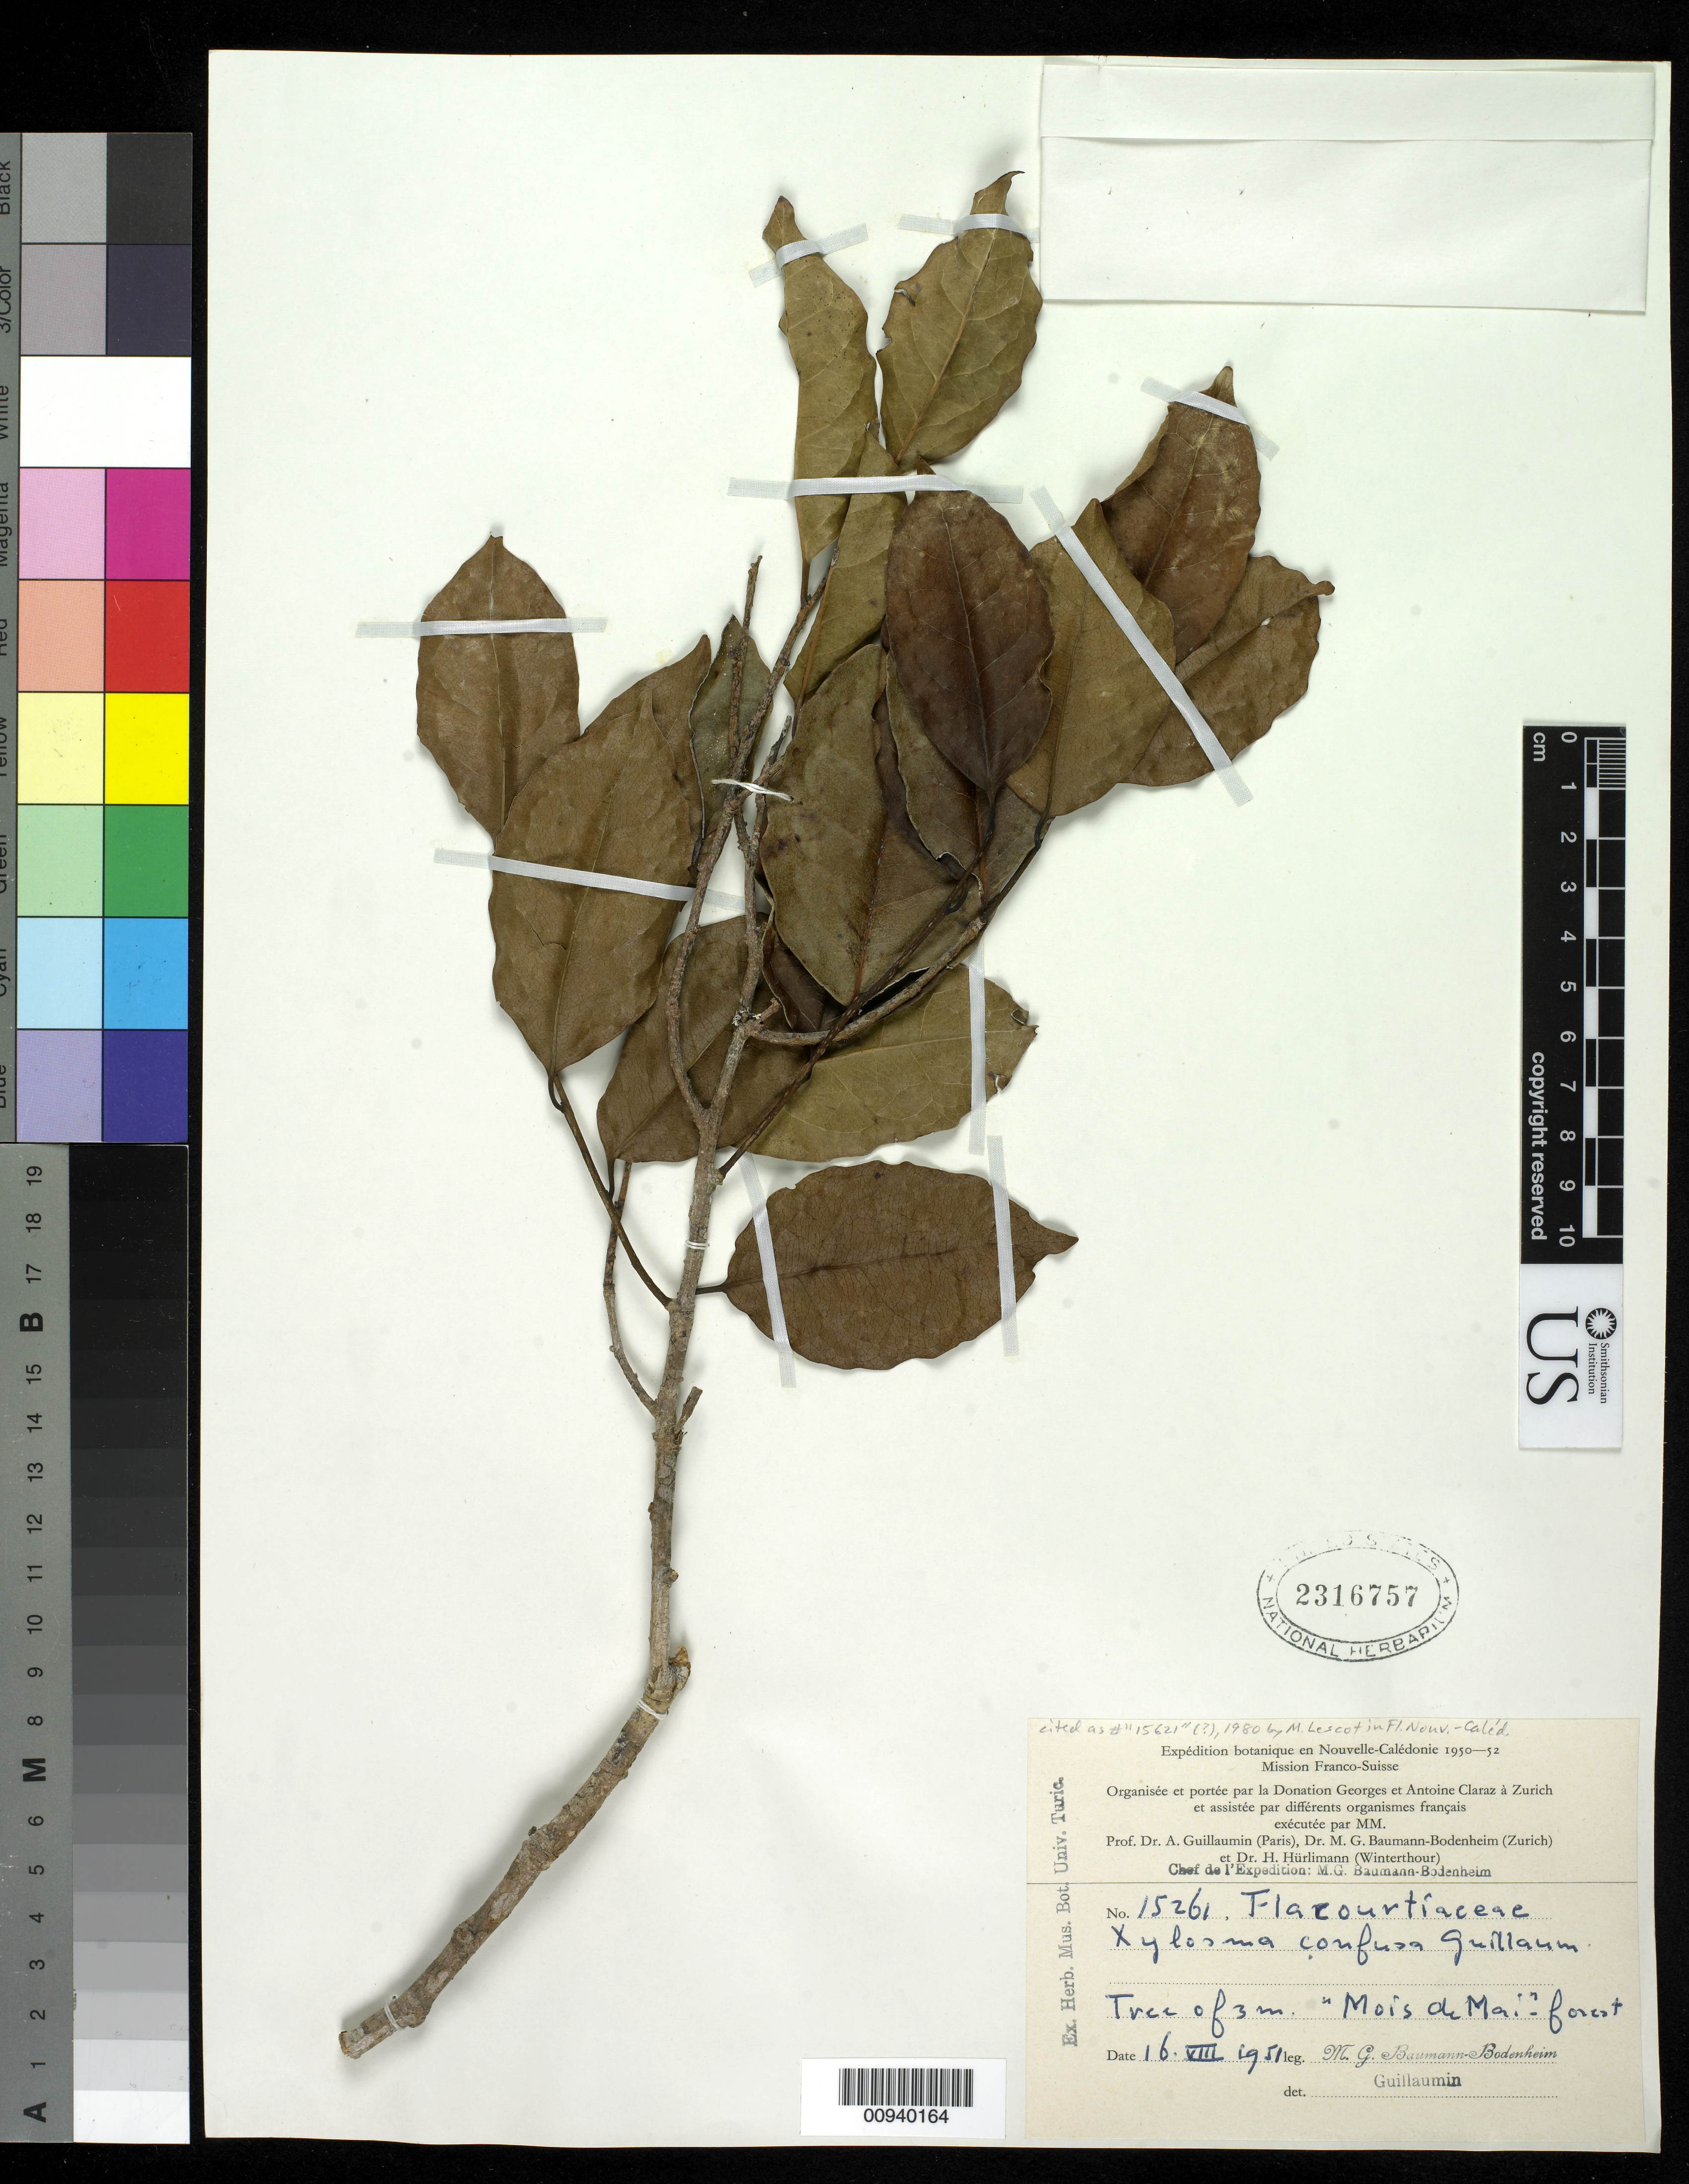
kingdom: Plantae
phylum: Tracheophyta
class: Magnoliopsida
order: Malpighiales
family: Salicaceae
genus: Xylosma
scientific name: Xylosma confusa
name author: Guillaumin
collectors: M. Baumann, M. Baumann, M. Baumann, A. Guillaumin & H. Hürlimann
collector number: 15261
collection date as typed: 16 Aug 1951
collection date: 1951-08-16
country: New Caledonia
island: New Caledonia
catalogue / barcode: US 2316757